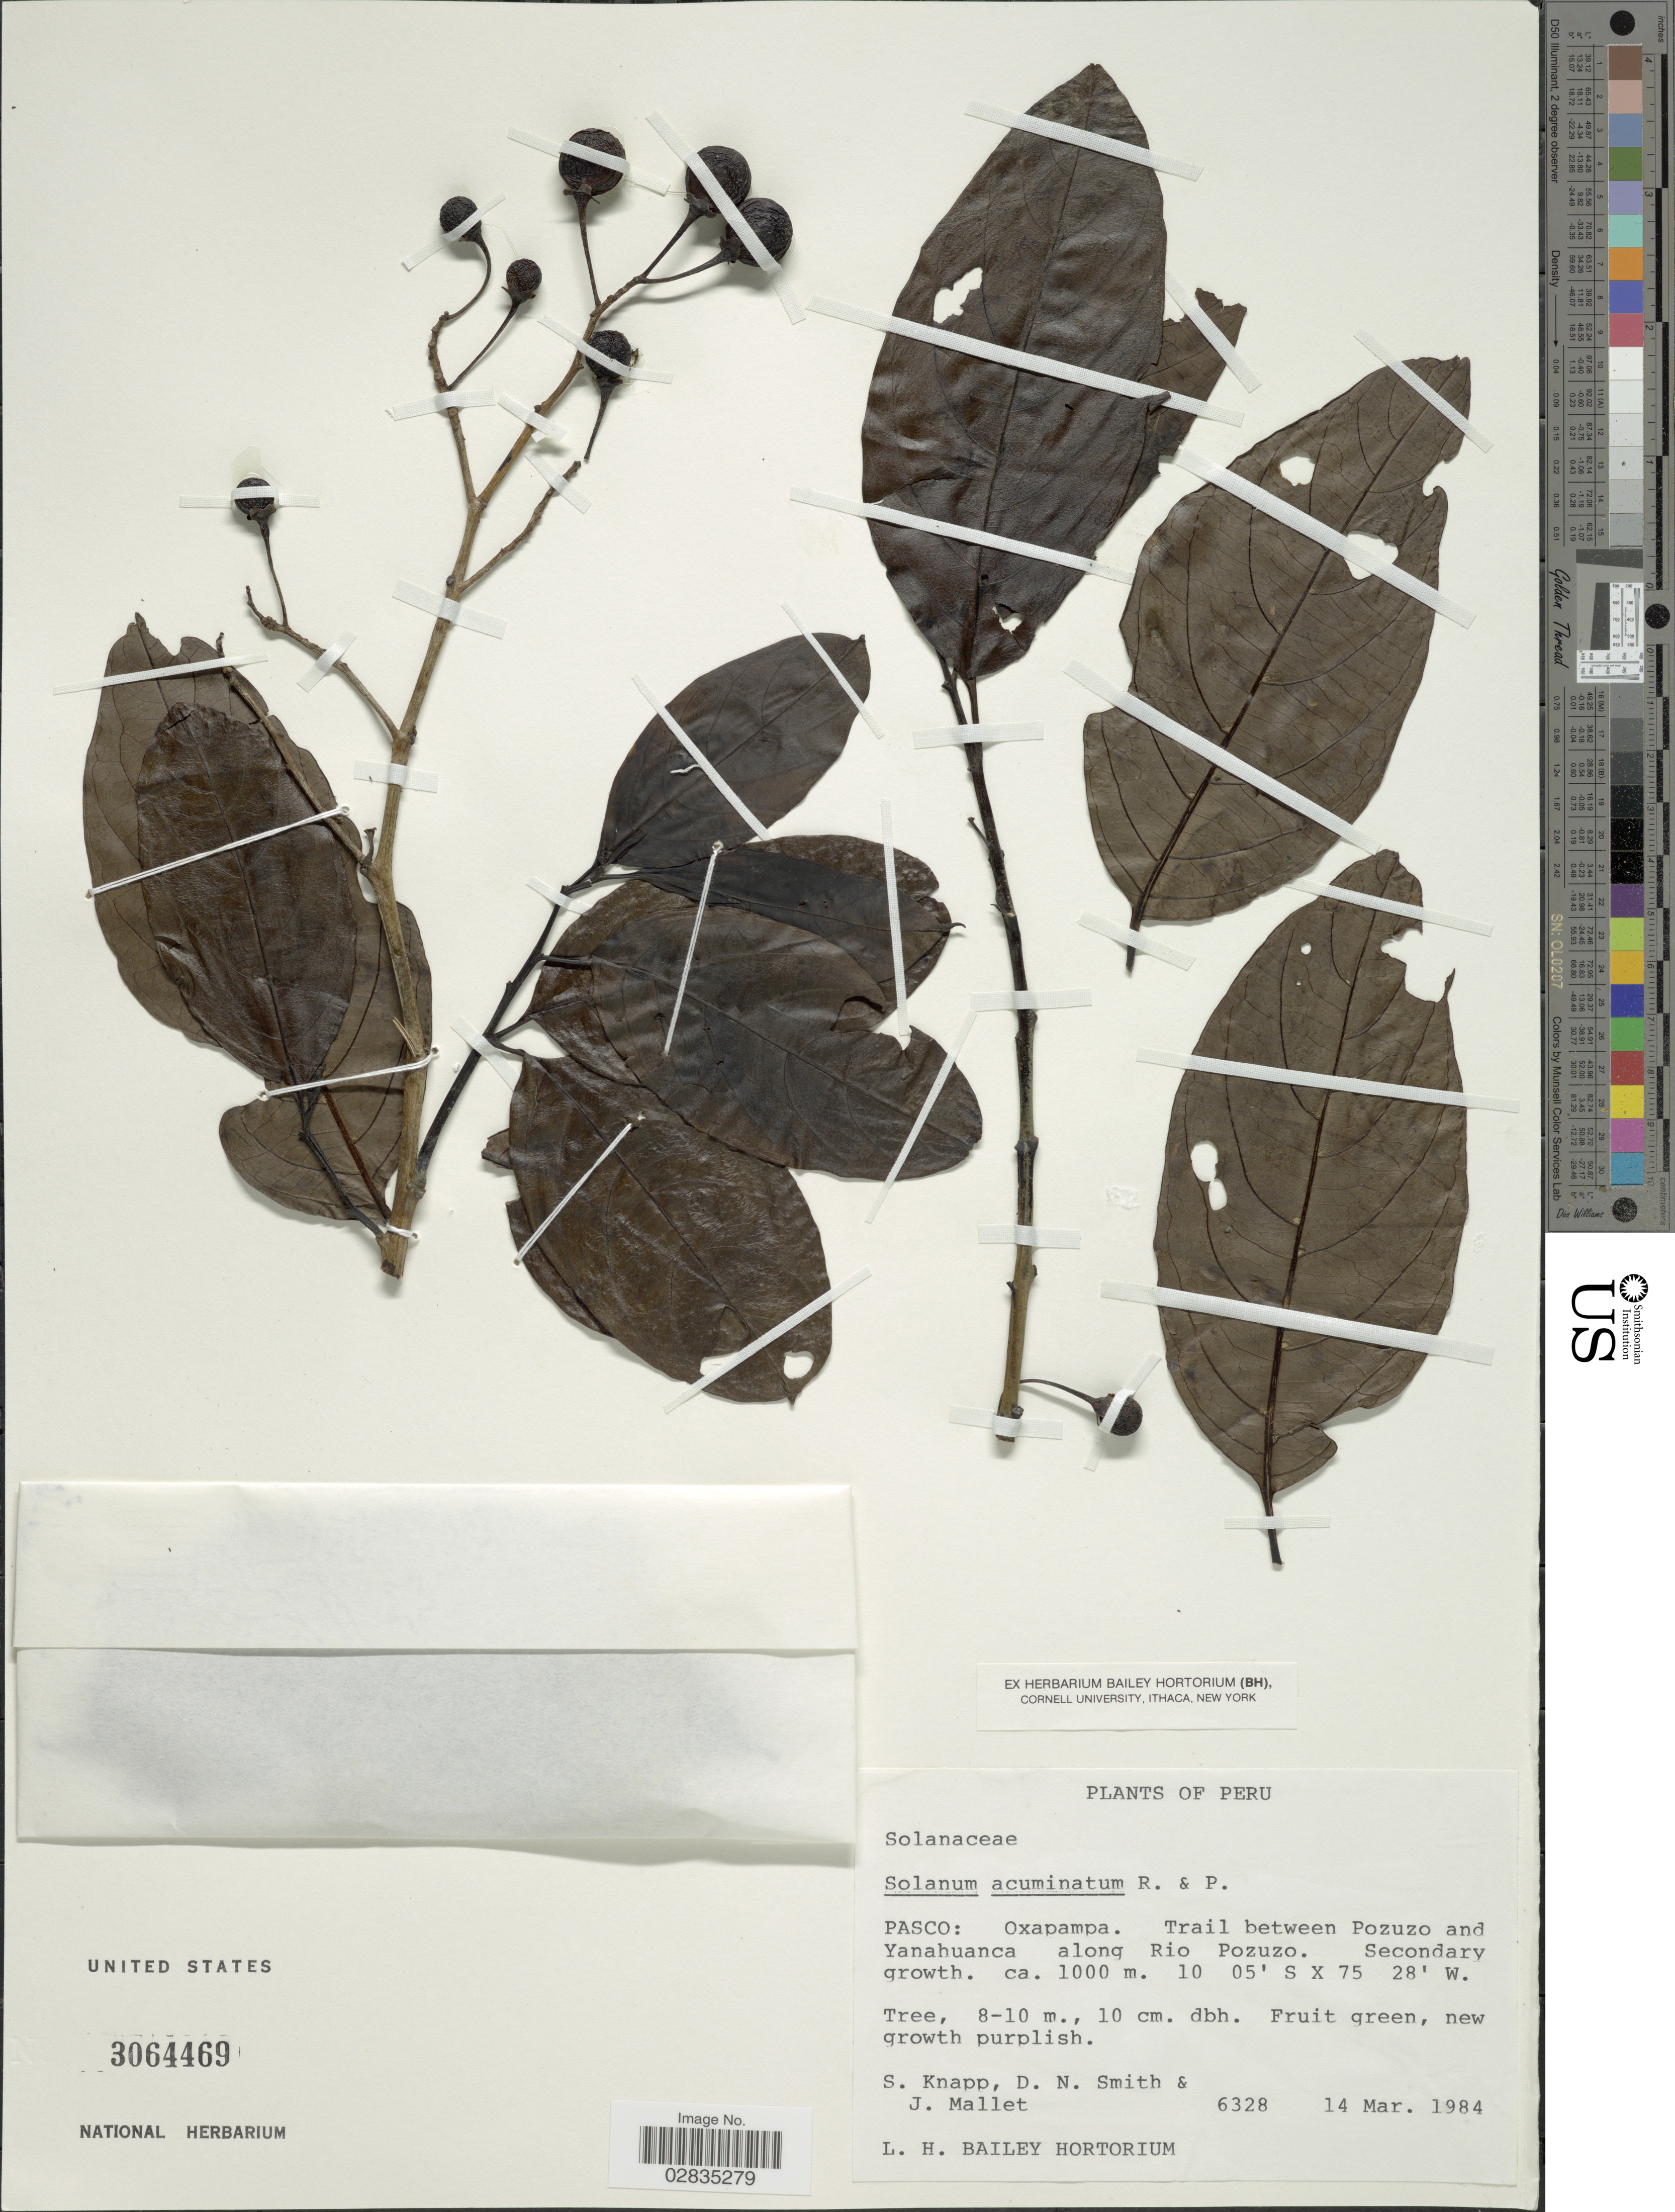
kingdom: Plantae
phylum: Tracheophyta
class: Magnoliopsida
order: Solanales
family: Solanaceae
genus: Solanum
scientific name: Solanum acuminatum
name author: Ruiz & Pav.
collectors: S. Knapp, D. Smith & J. Mallet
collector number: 6328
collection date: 1984-03-14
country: Peru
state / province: Pasco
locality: Oxapampa. Trail between Pozuzo and Yanahuanca along Rio Pozuzo.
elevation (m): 10000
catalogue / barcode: US 3064469